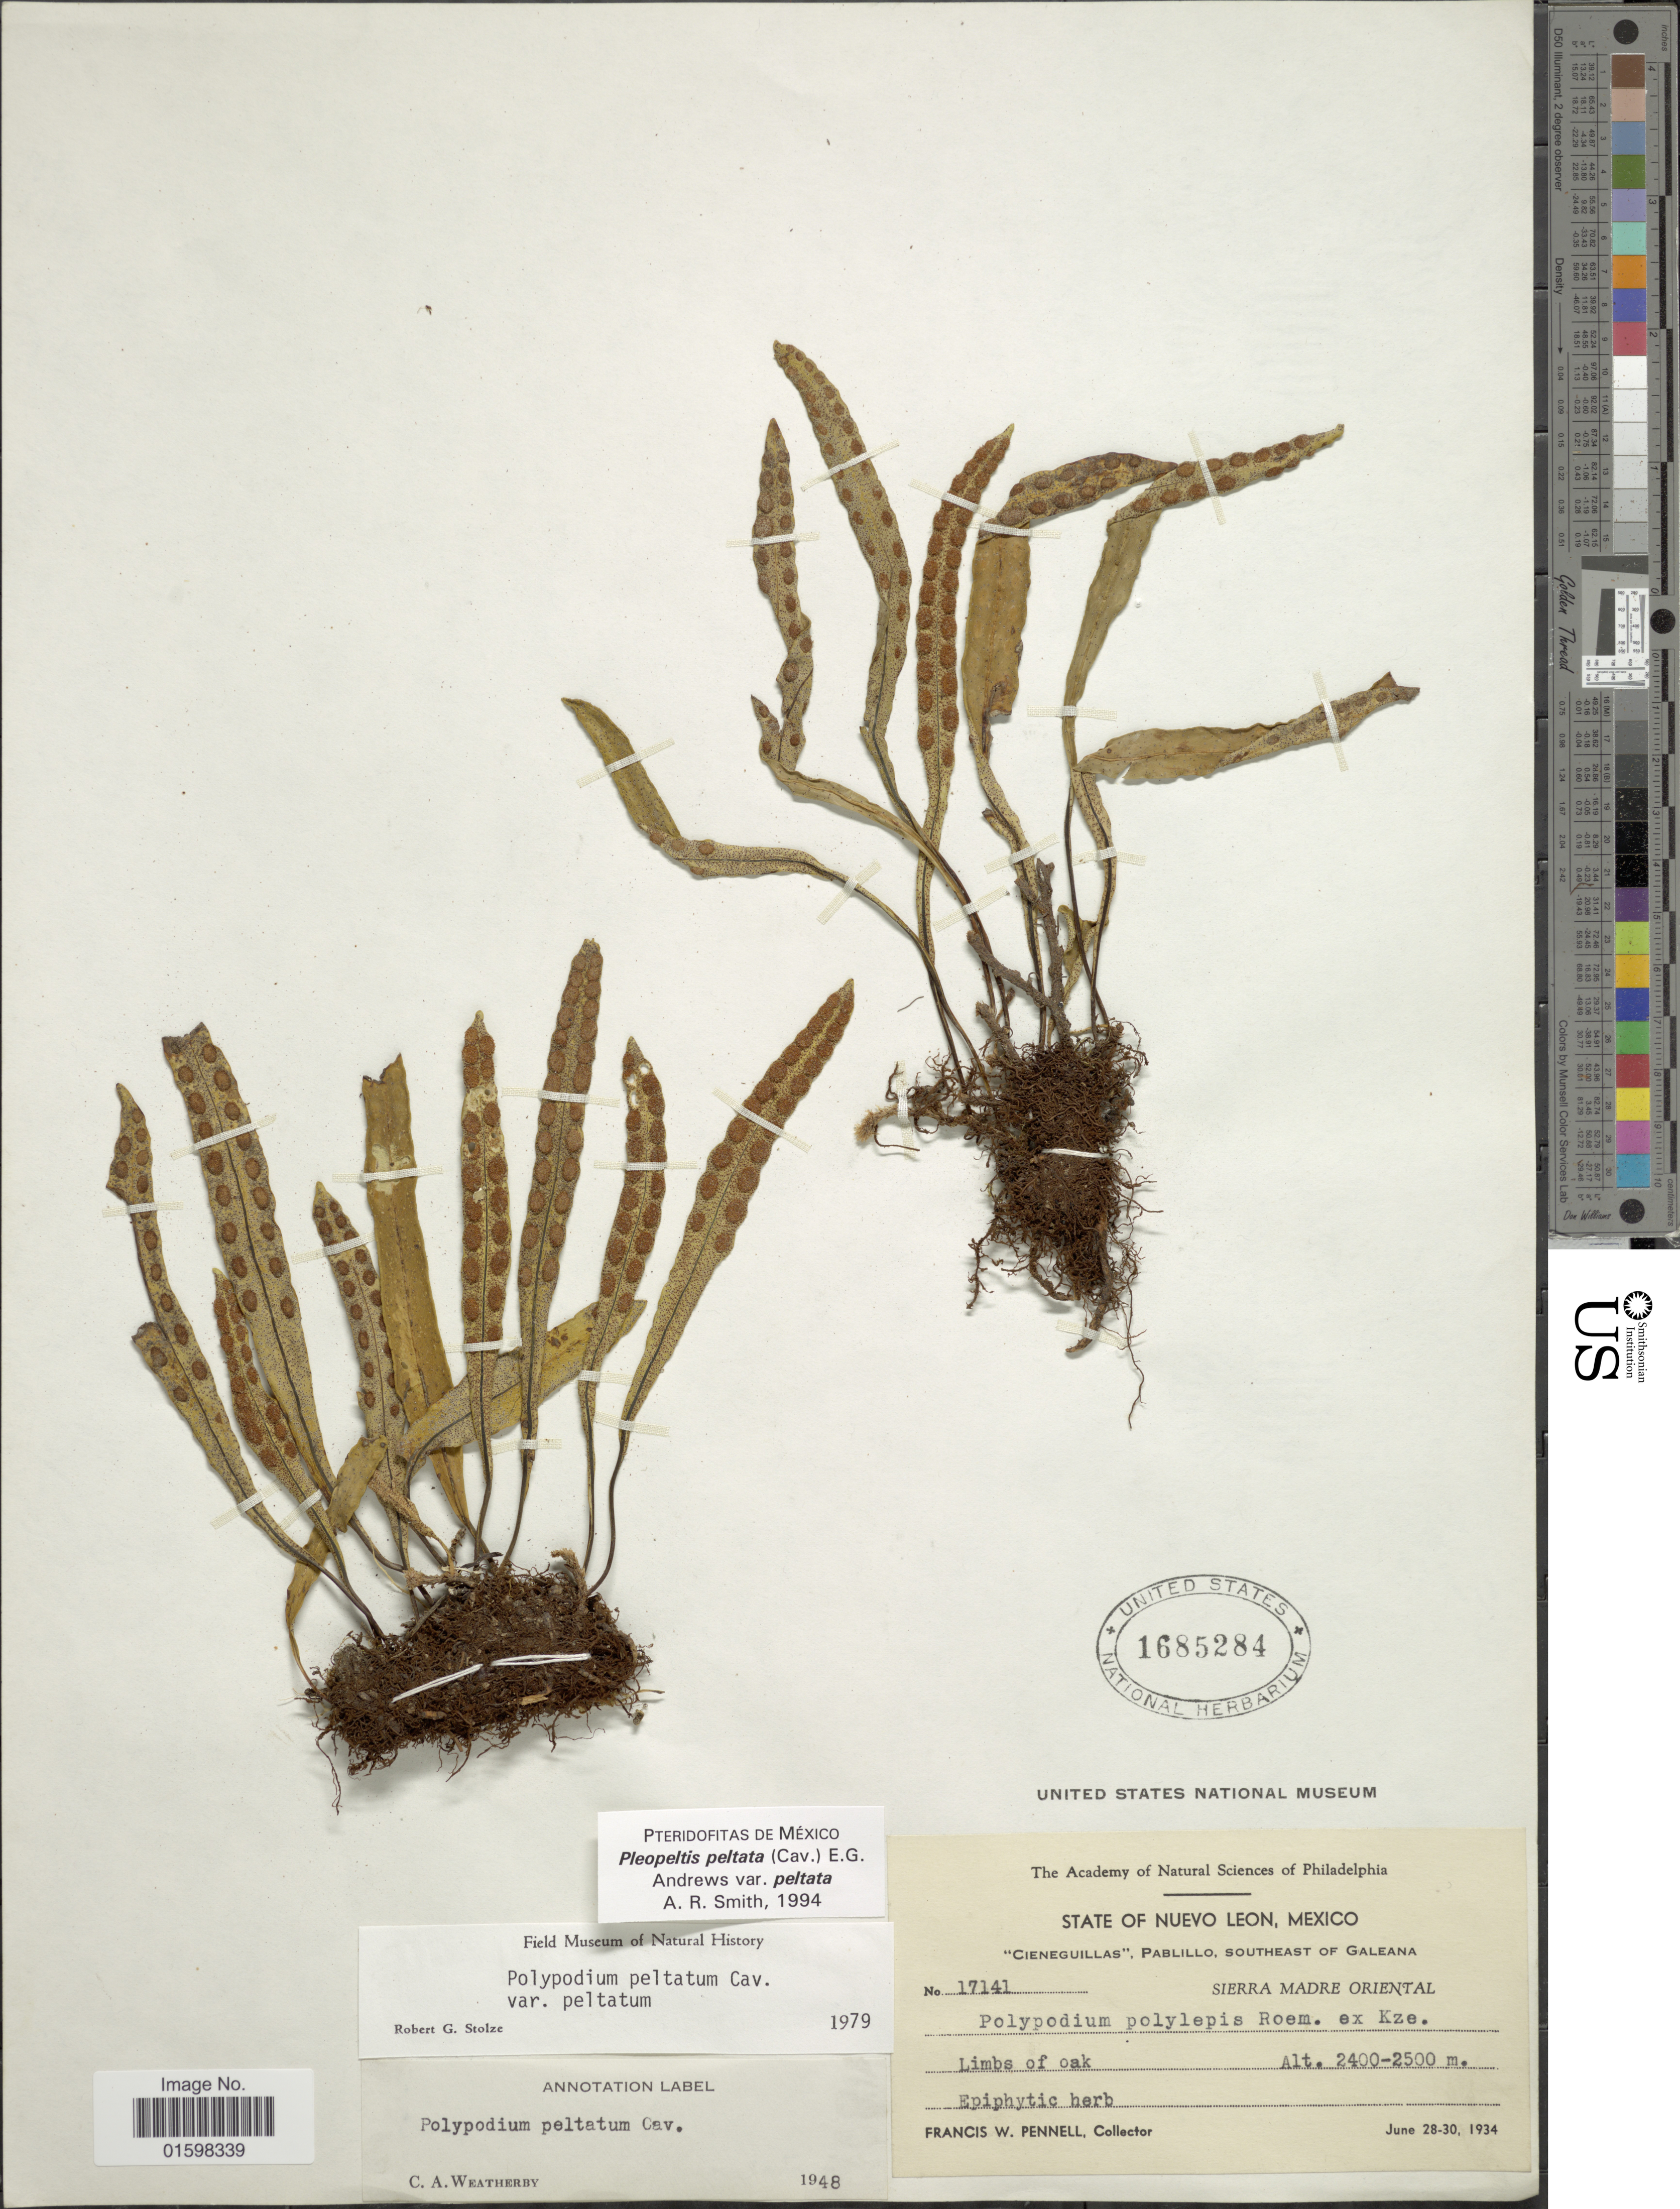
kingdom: Plantae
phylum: Tracheophyta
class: Polypodiopsida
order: Polypodiales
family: Polypodiaceae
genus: Pleopeltis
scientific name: Pleopeltis polylepis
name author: (Roem. ex Kunze) T. Moore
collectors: F. W. Pennell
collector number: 17141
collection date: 1934-06-28/1934-06-30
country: Mexico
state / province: Nuevo León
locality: State of Nuevo Leon, Mexico. Cieneguillas, Pabillom southeast of Galeana. Sierra Madre Oriental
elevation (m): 2400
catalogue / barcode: US 1685284